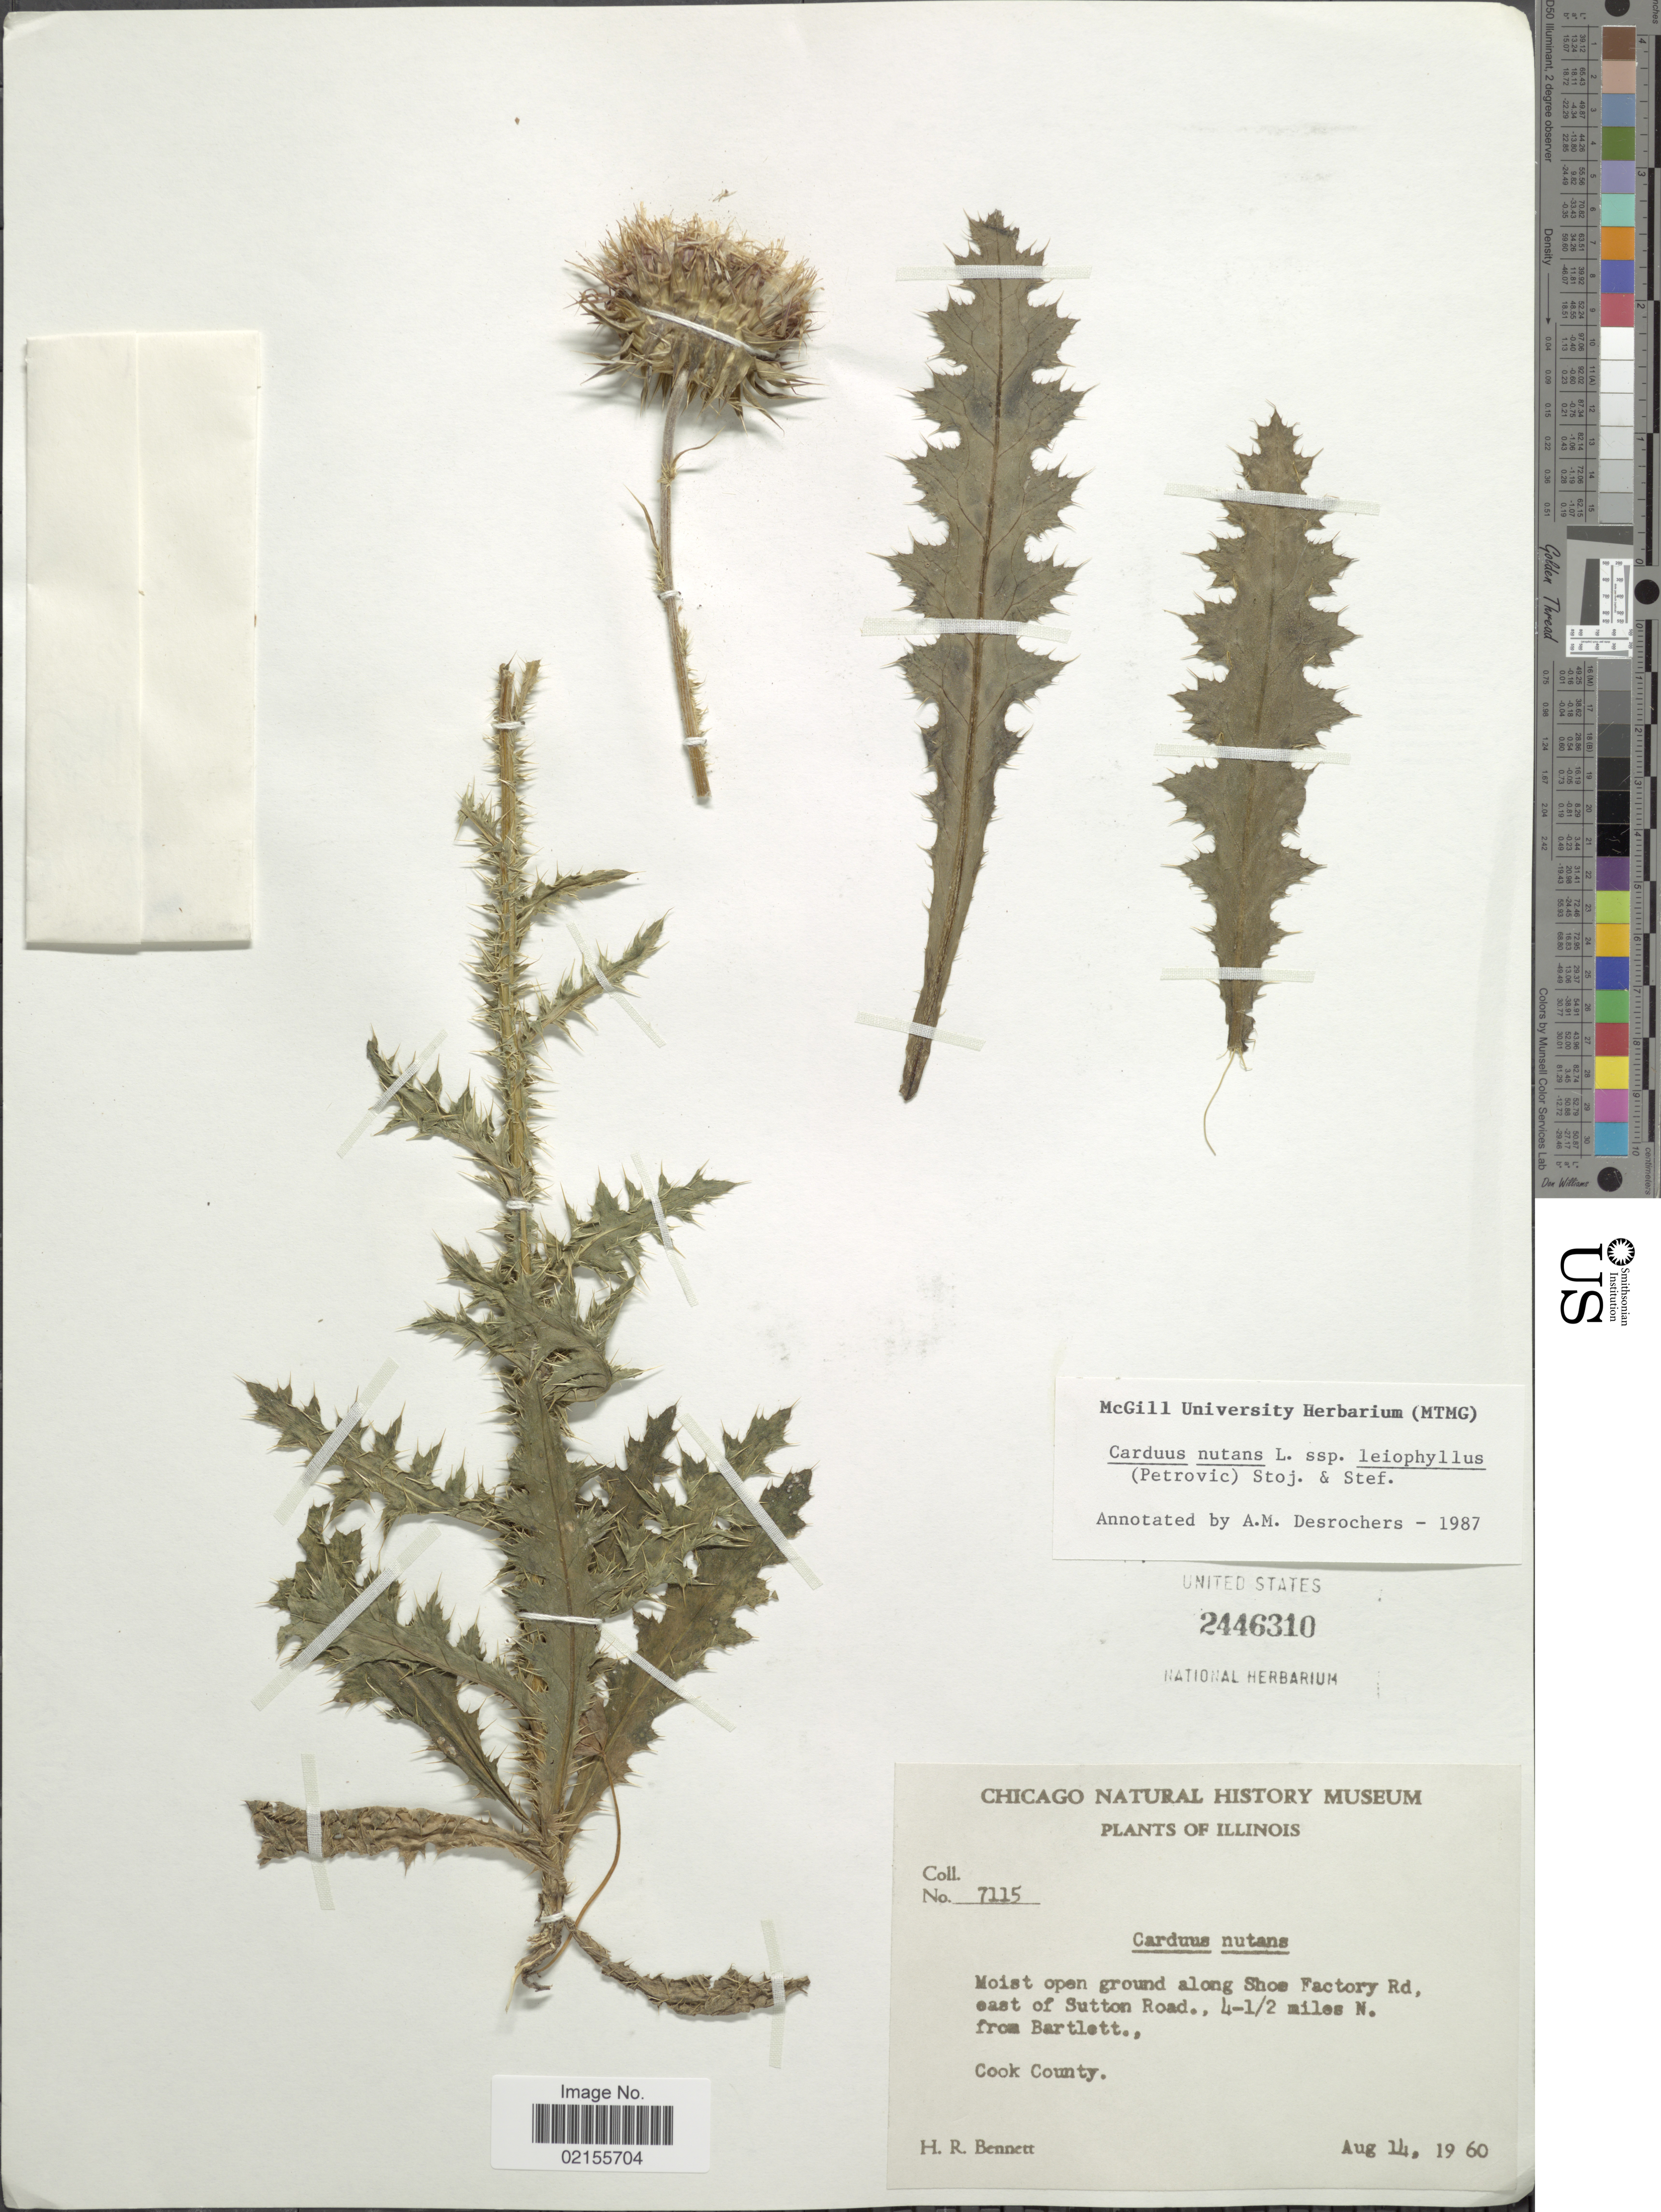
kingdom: Plantae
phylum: Tracheophyta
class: Magnoliopsida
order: Asterales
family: Asteraceae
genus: Carduus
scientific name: Carduus nutans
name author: L.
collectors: H. R. Bennett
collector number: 7115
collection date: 1960-08-14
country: United States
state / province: Illinois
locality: Moist open ground along Shoe Factory Rd, east of Sutton Road., 4-1/2 miles N. of Bartlett., Cook County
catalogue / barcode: US 2446310